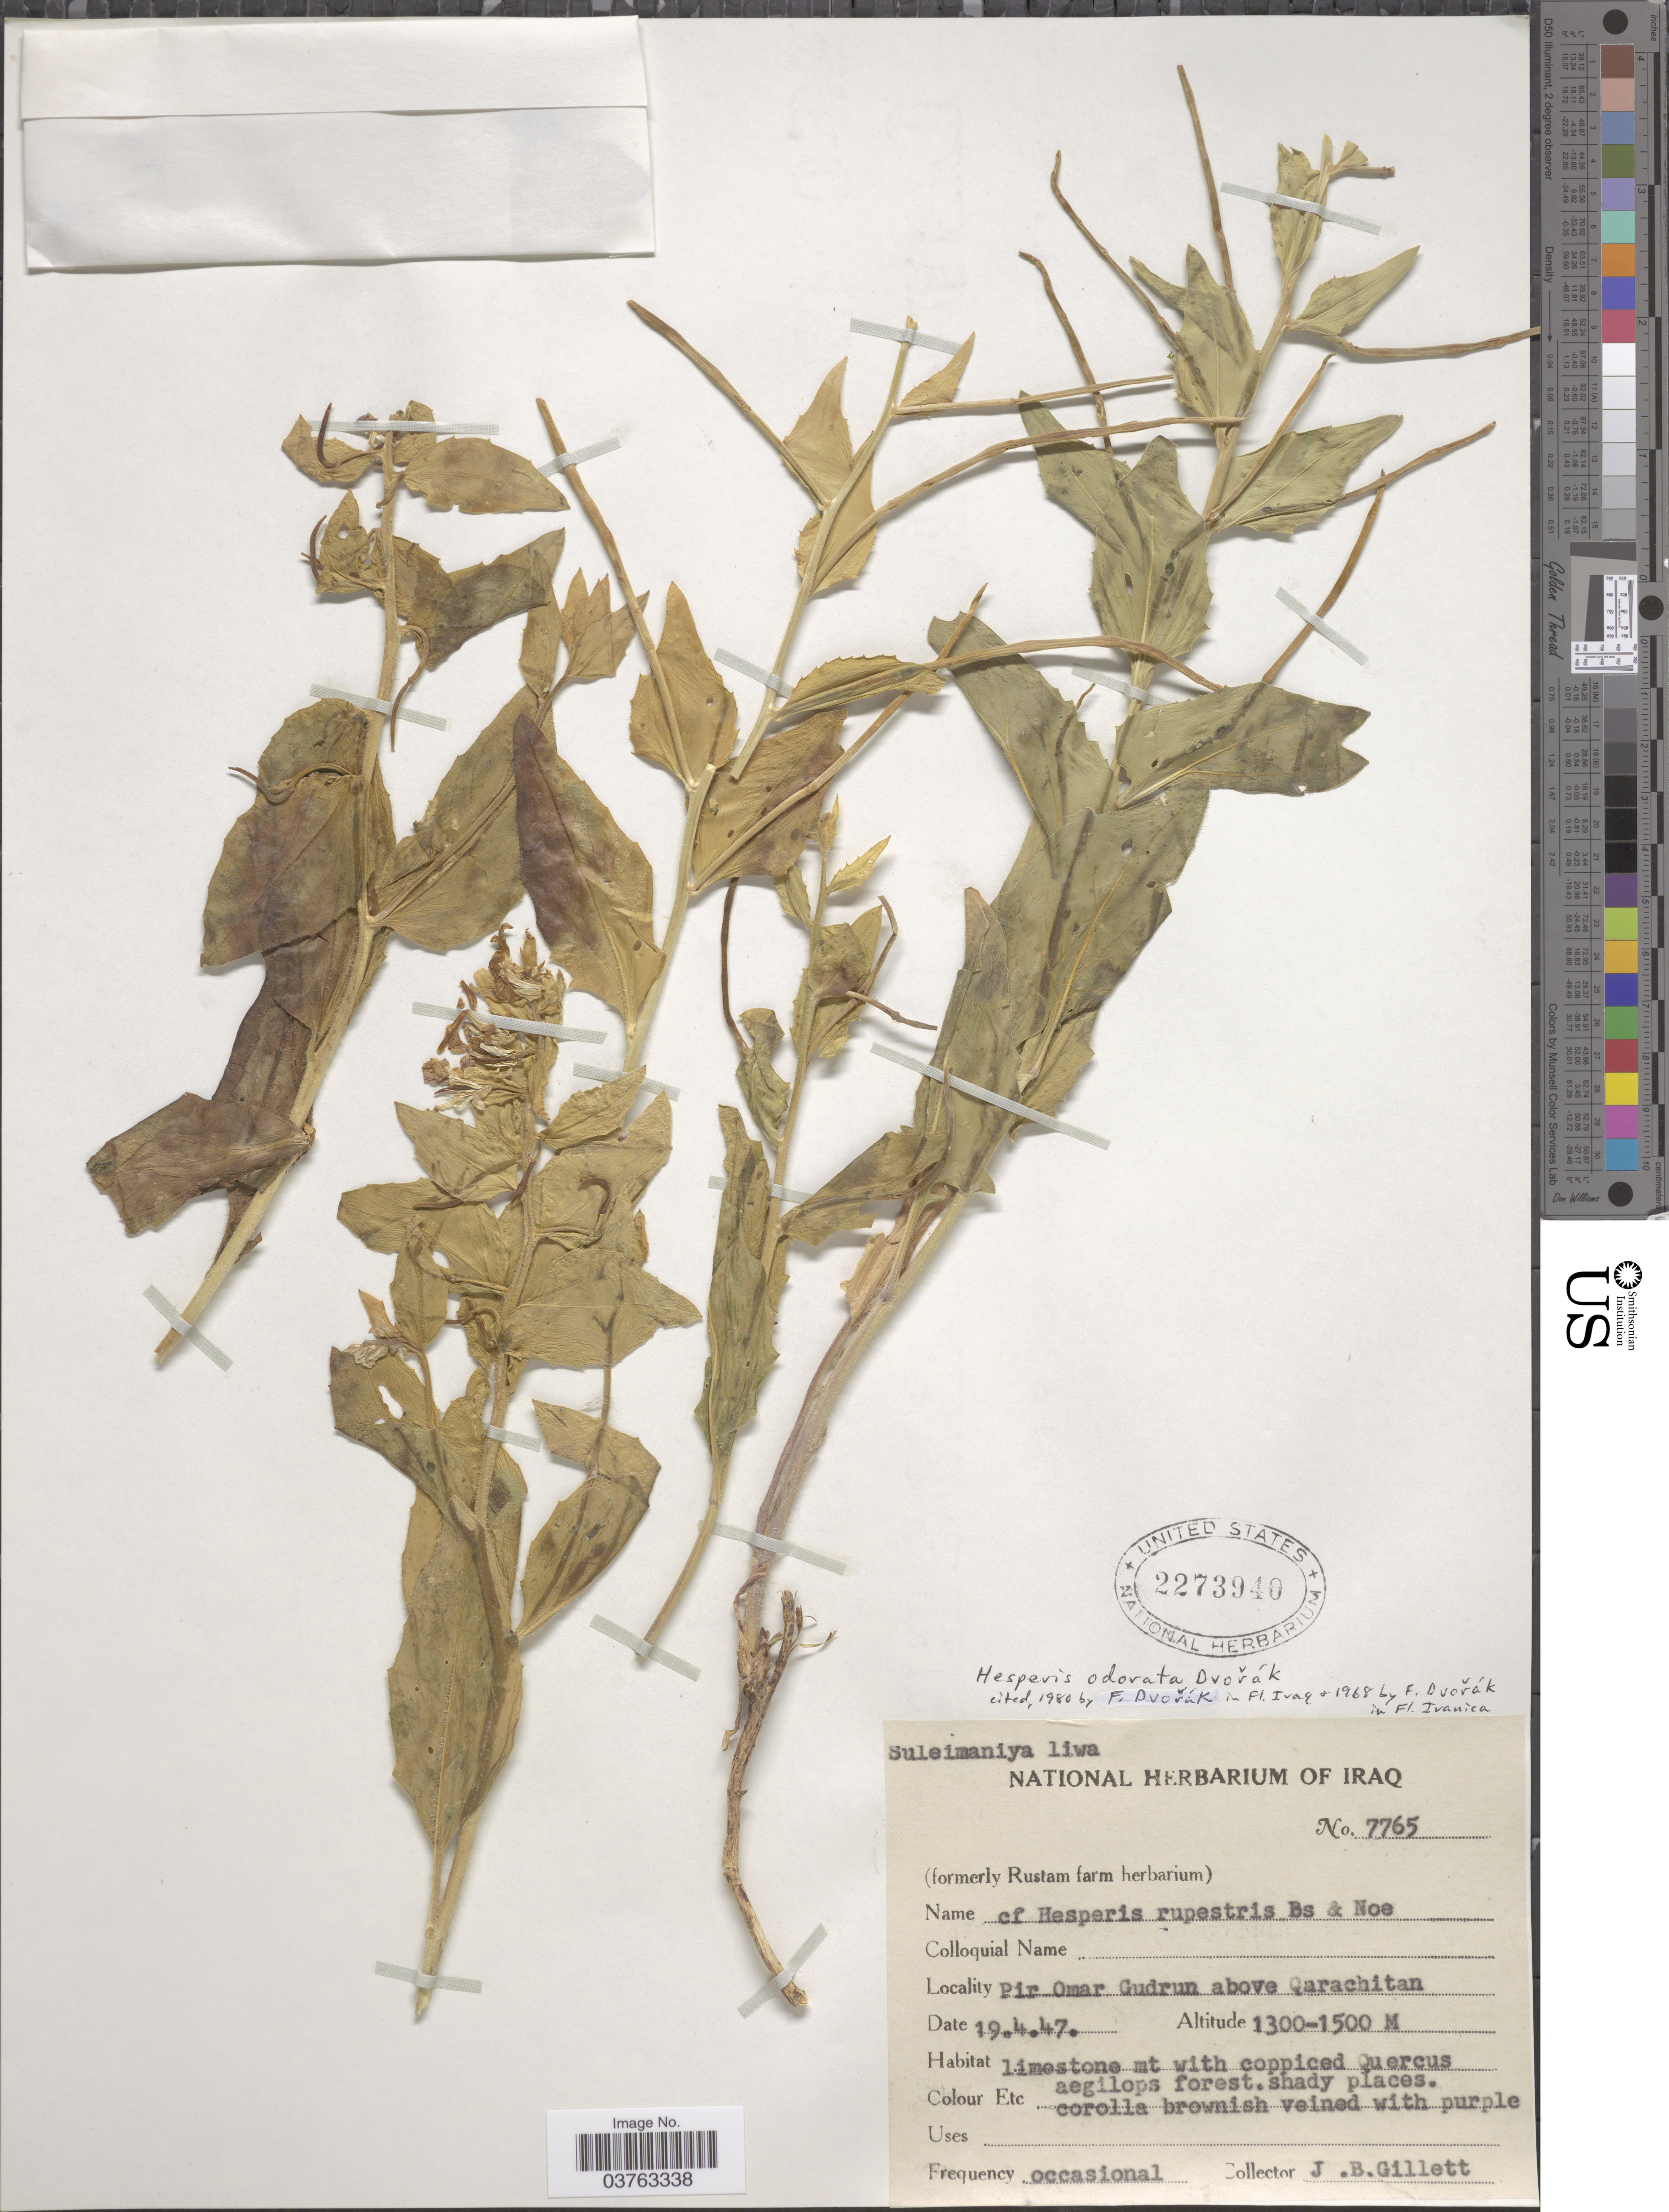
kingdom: Plantae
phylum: Tracheophyta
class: Magnoliopsida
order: Brassicales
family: Brassicaceae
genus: Hesperis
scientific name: Hesperis odorata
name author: F. Dvořák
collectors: J. B. Gillett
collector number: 7765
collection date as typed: Transcribed d/m/y: 19/4/47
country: Iraq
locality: Suleimaniya liwa. Pir Omar Gudrun above Qarachitan.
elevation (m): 1300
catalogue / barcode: US 2273940